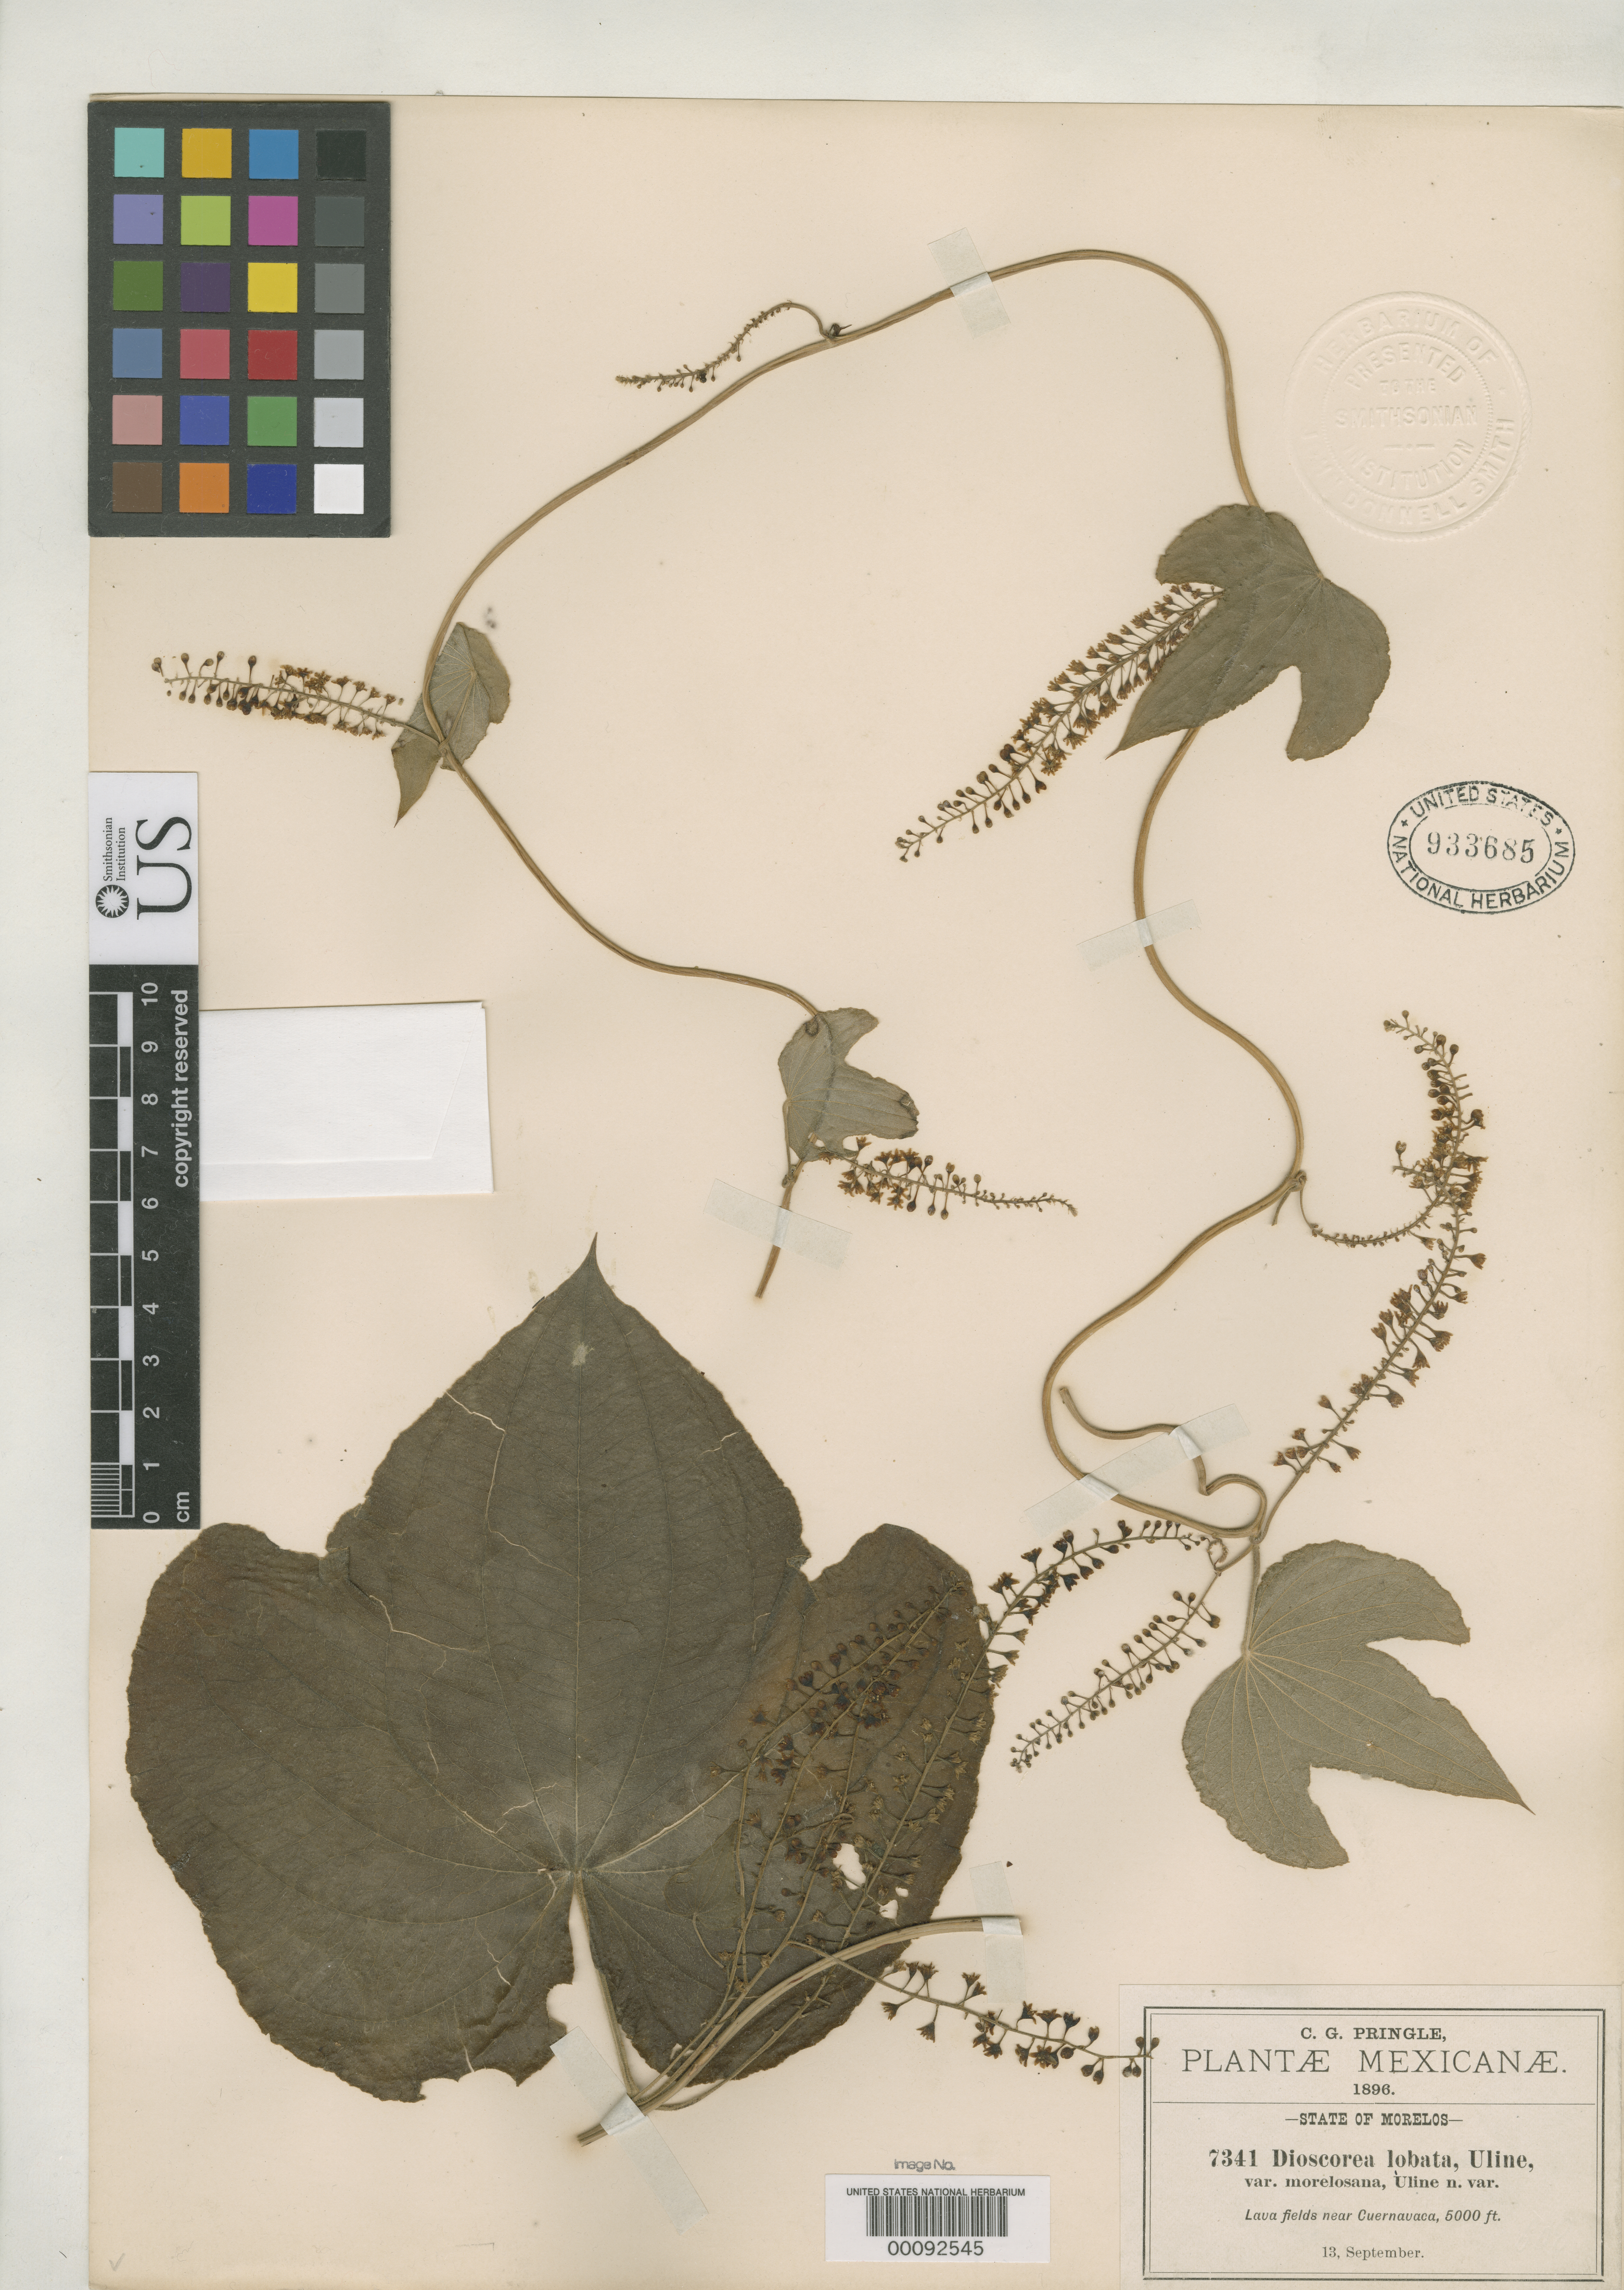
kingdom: Plantae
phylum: Tracheophyta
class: Liliopsida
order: Dioscoreales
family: Dioscoreaceae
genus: Dioscorea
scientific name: Dioscorea lobata var. morelosana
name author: Uline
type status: Isotype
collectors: C. G. Pringle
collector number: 7341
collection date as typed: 13 Sep 1896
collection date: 1896-09-13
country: Mexico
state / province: Morelos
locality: Near Cuernavaca.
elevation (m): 1540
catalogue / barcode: US 933685